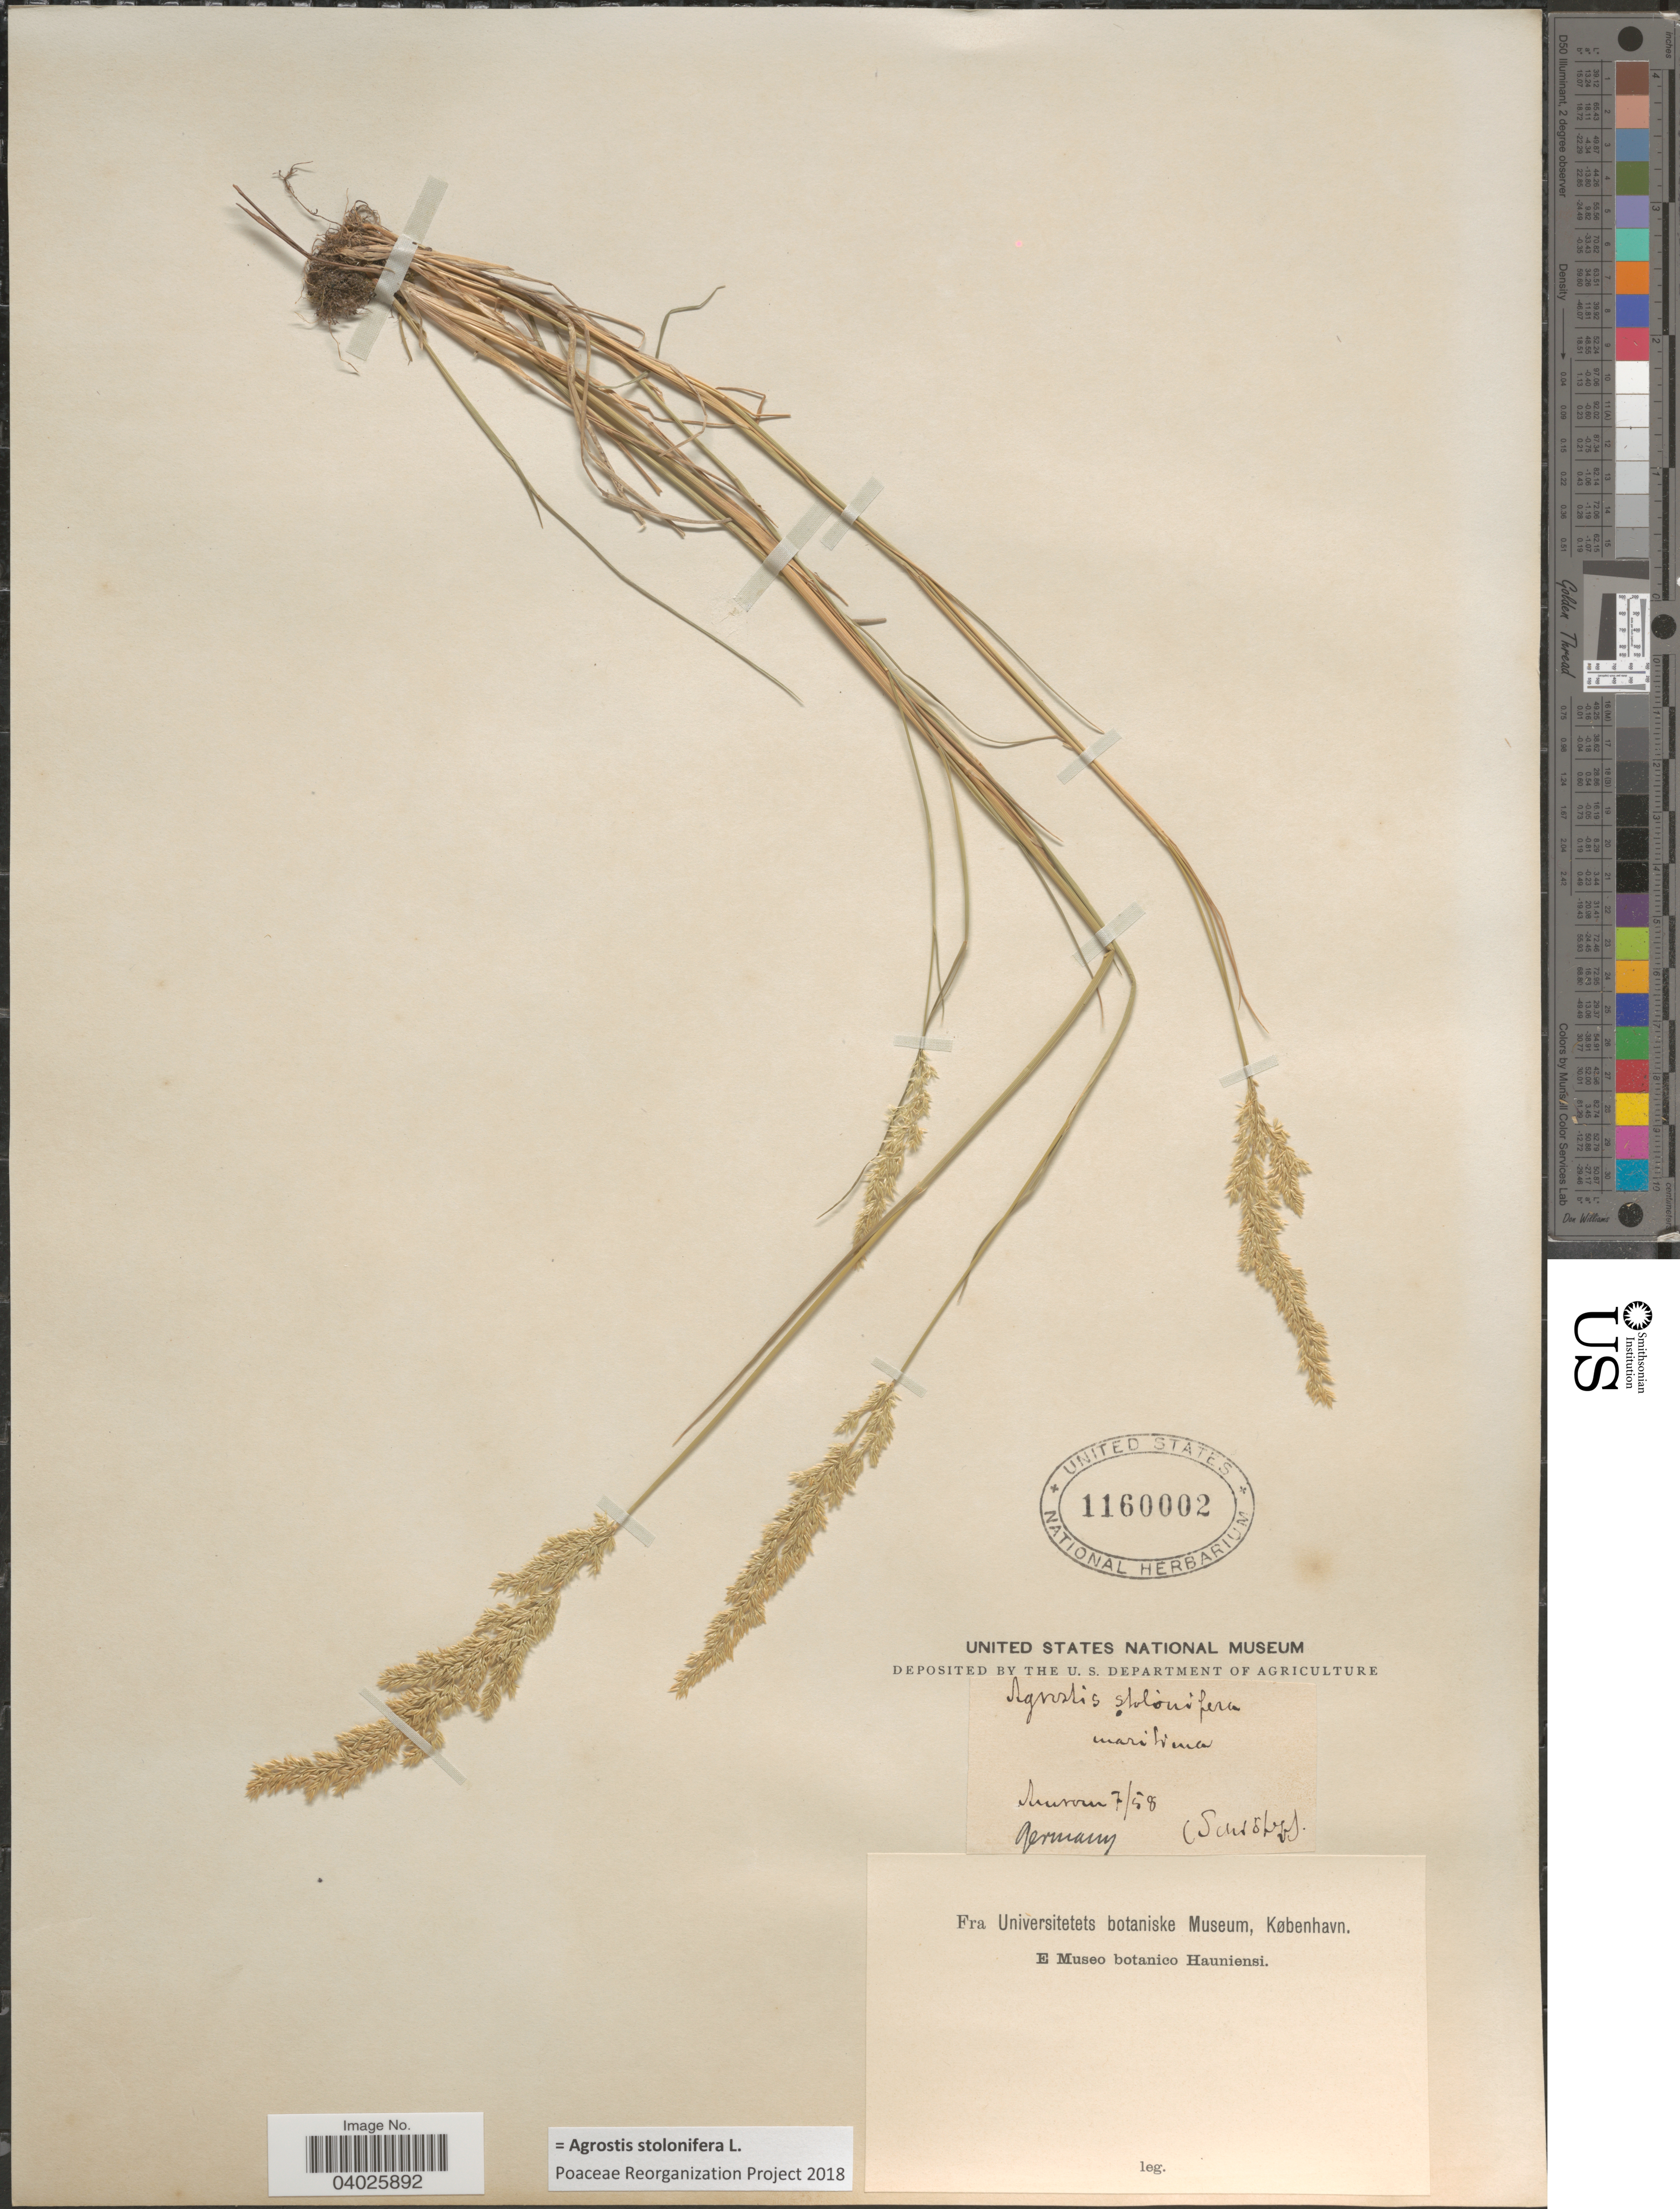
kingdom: Plantae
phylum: Tracheophyta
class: Liliopsida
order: Poales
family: Poaceae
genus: Agrostis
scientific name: Agrostis stolonifera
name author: L.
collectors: -- Suksdorf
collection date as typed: Transcribed d/m/y: /7/58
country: Germany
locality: Duuroun [interpreted].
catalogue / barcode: US 1160002